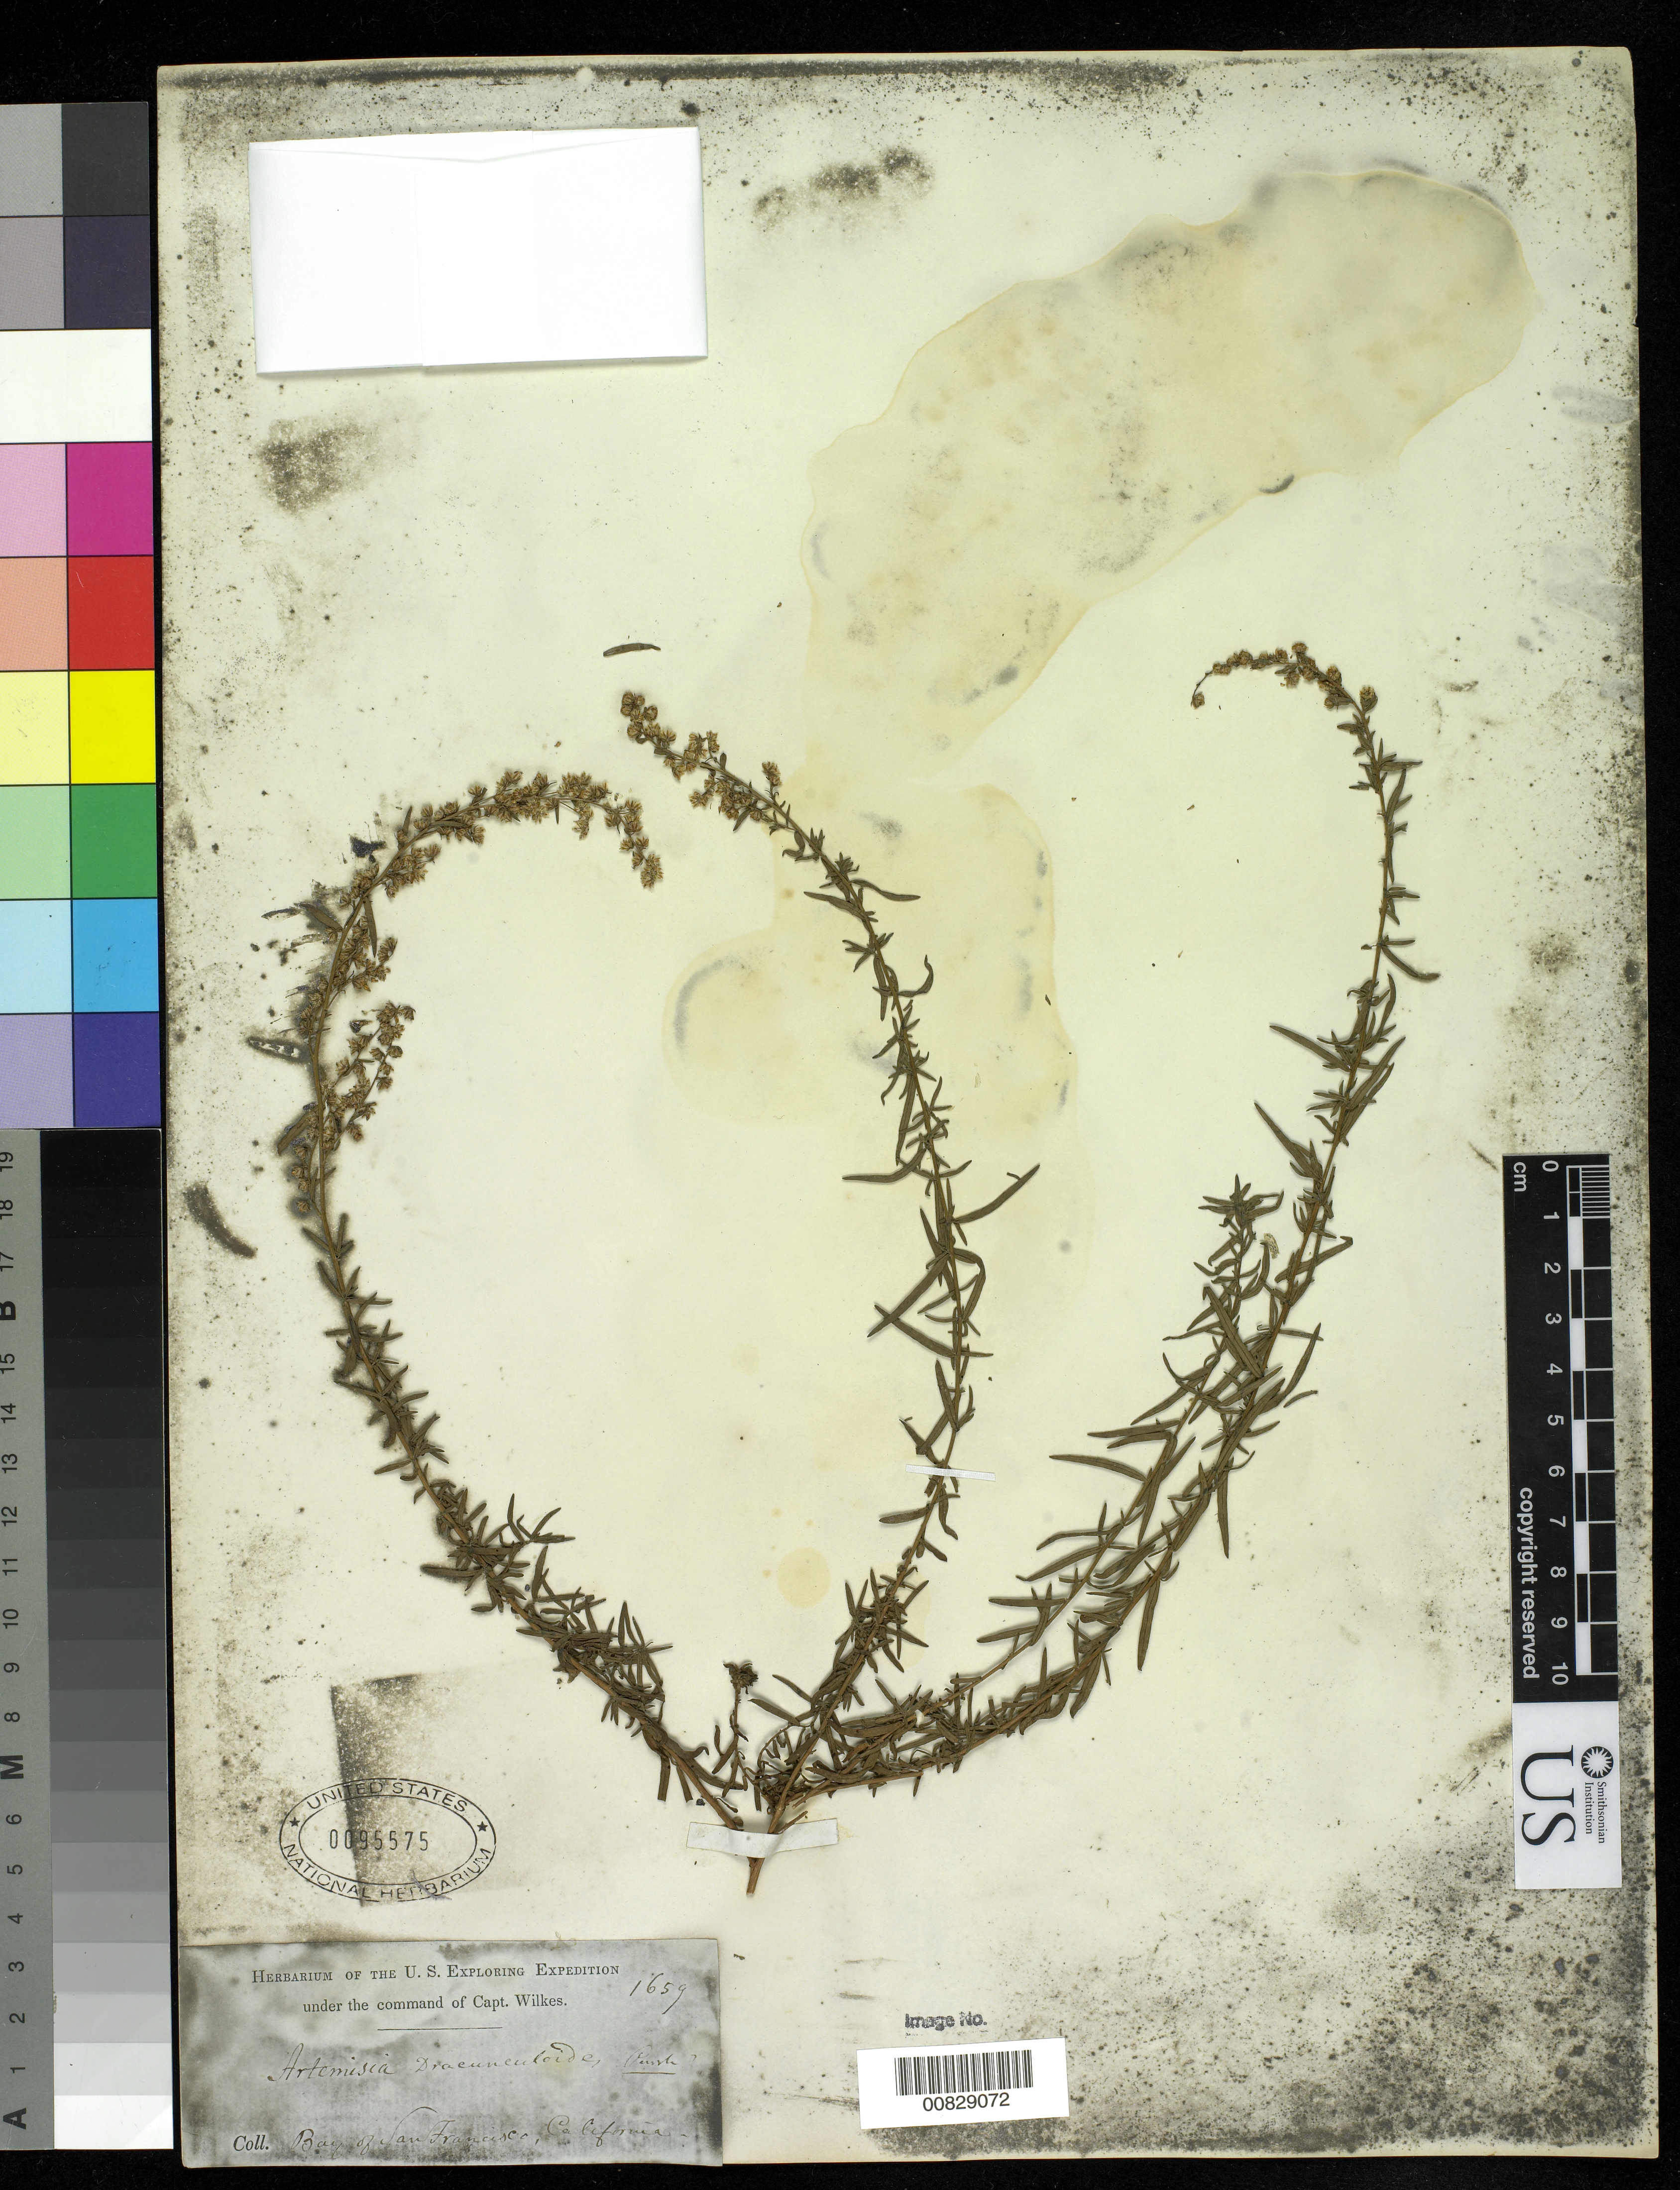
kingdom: Plantae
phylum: Tracheophyta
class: Magnoliopsida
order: Asterales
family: Asteraceae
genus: Artemisia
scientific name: Artemisia dracunculoides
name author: Pursh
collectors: Wilkes Explor. Exped.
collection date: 1838/1842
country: United States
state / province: California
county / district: San Francisco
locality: Bay of San Francisco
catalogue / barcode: US 95575